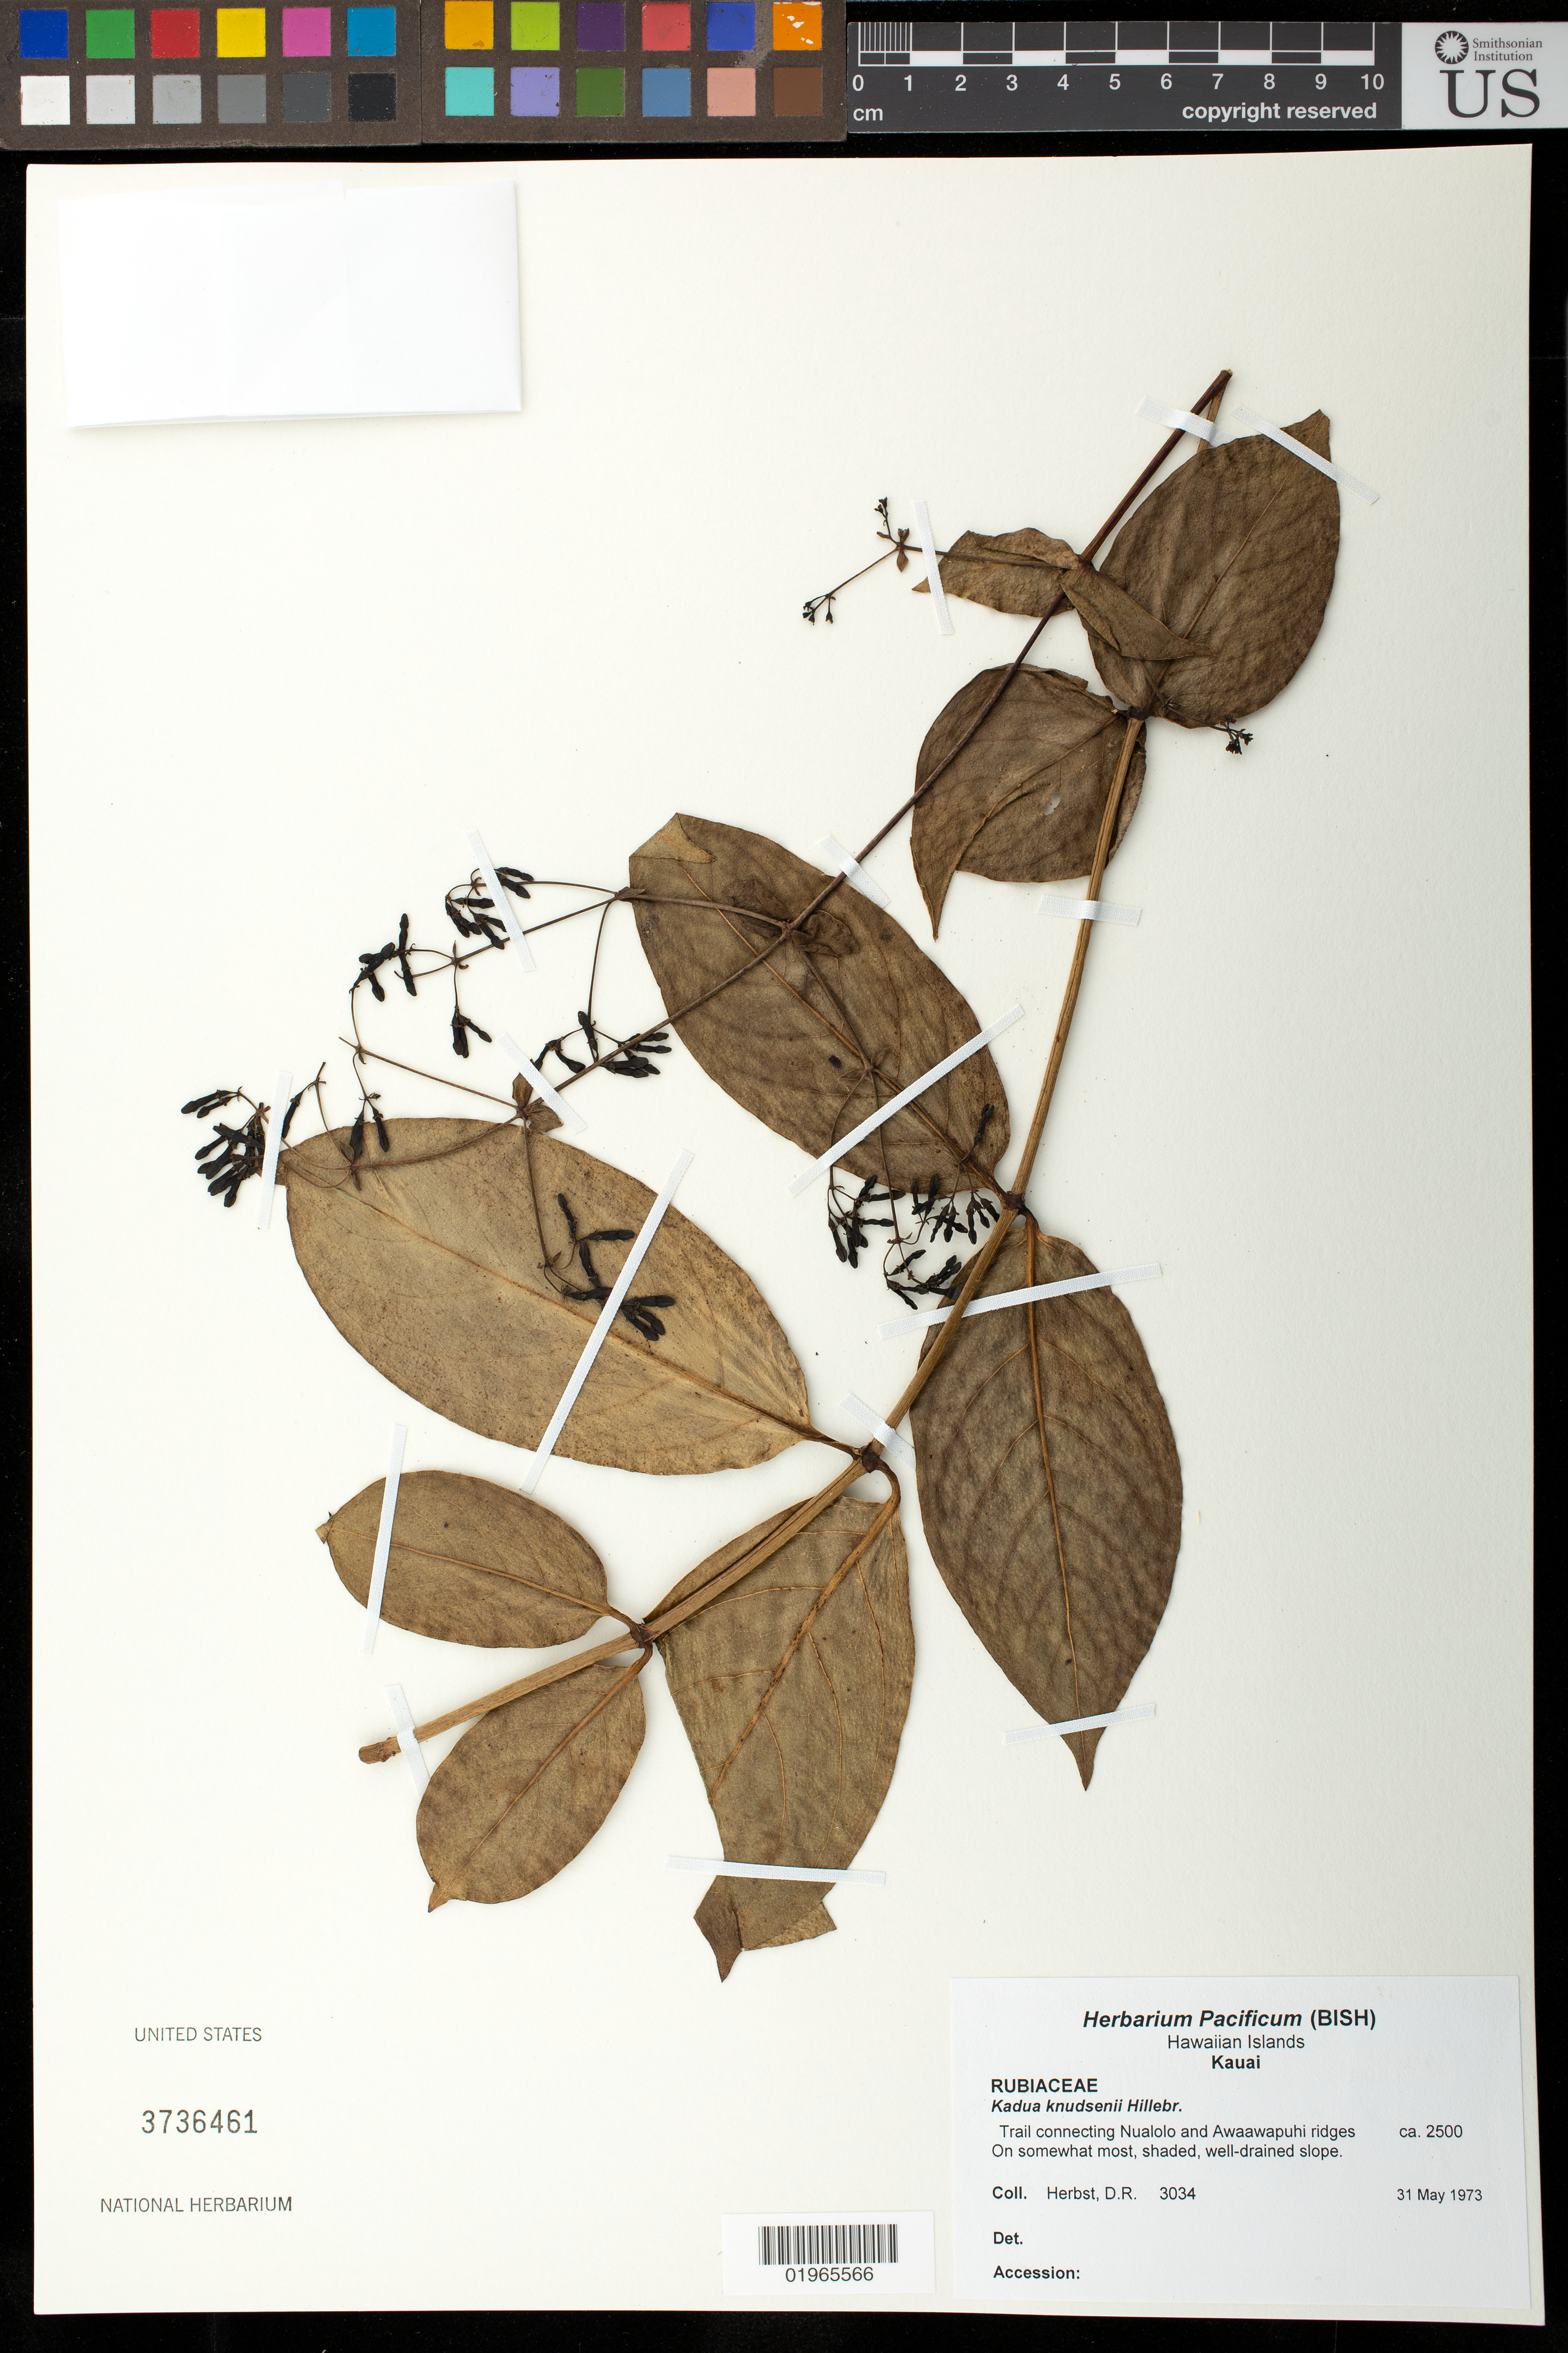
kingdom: Plantae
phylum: Tracheophyta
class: Magnoliopsida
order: Gentianales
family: Rubiaceae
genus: Kadua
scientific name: Kadua knudsenii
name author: Hillebr.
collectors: D. R. Herbst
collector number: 3034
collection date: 1973-05-31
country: United States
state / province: Hawaii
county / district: Kauai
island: Kaua'i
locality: Trail connecting Nualolo and Awaawapuhi ridges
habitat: Moist, shaded, well-drained slope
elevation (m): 762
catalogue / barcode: US 3736461